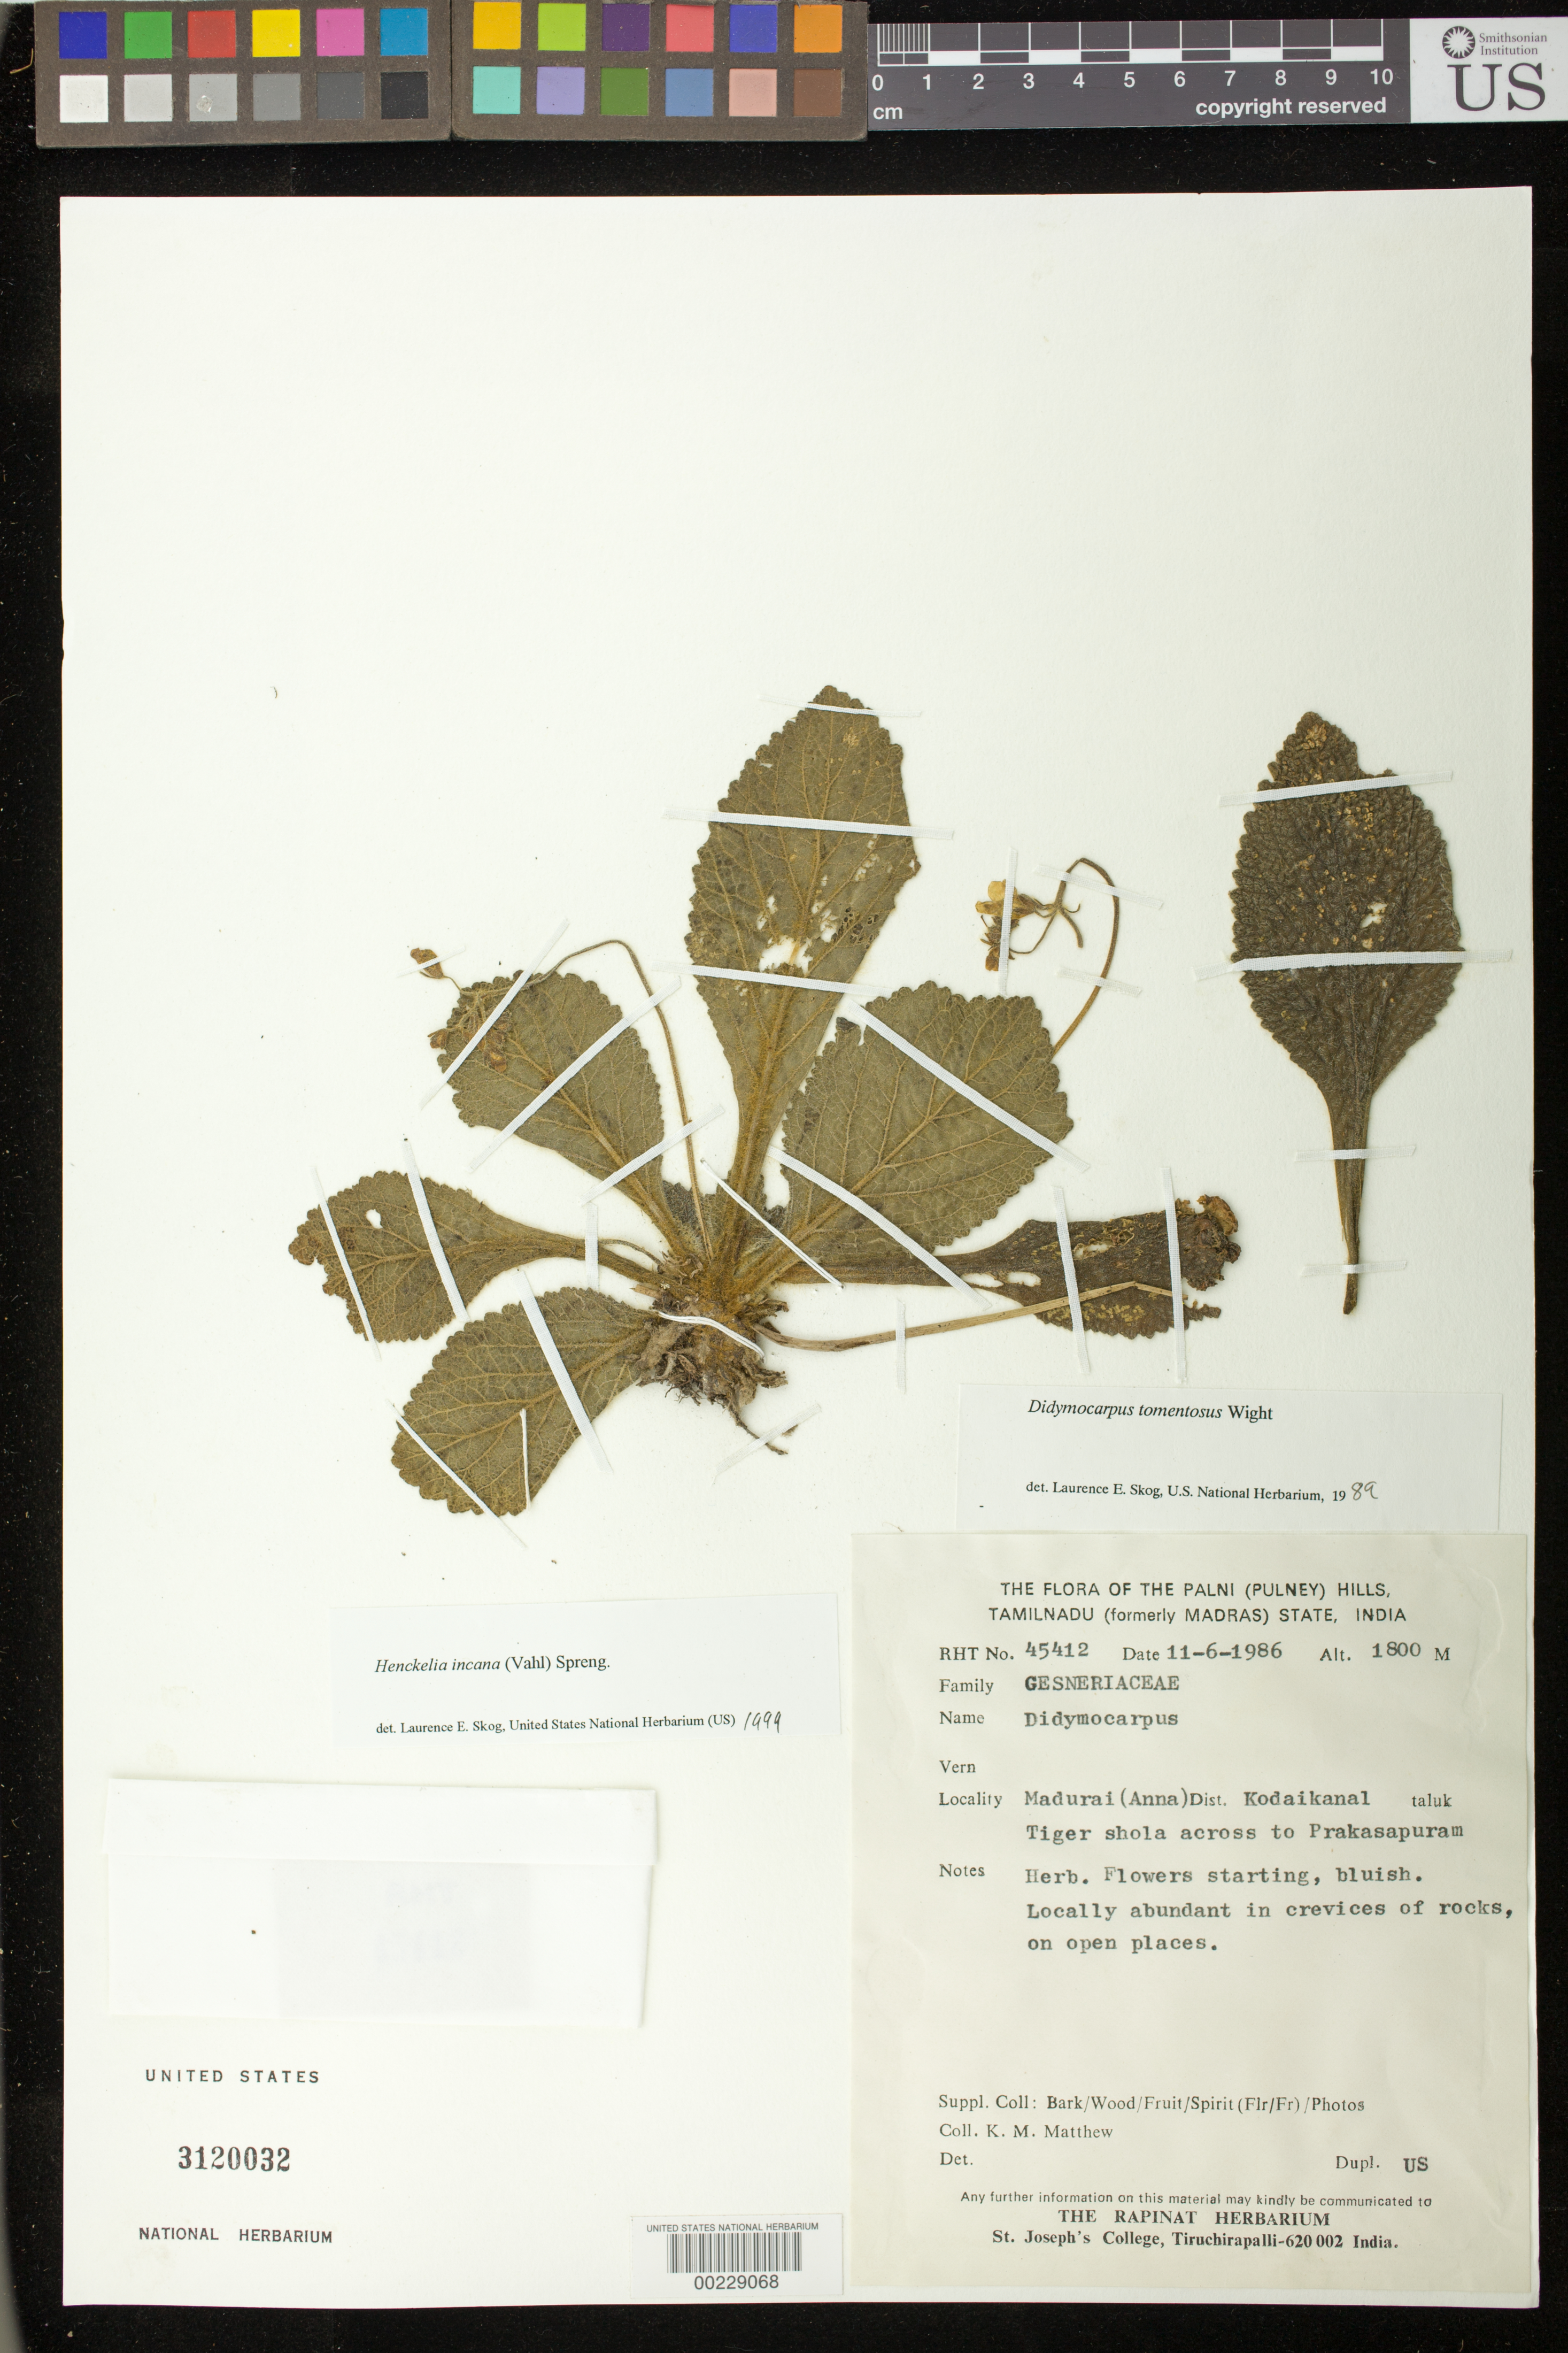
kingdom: Plantae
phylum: Tracheophyta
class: Magnoliopsida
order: Lamiales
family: Gesneriaceae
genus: Henckelia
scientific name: Henckelia incana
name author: (Vahl) Spreng.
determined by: Skog, Laurence E.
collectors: K. M. Matthew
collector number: RHT 45412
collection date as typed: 11 Jun 1986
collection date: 1986-06-11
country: India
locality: Palni (pulney) hills, tamilnadu state, dist kodaikanal taluk, madurai (anna), tiger shola across to prakasapuram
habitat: Locally abundant in crevices of rocks, on open places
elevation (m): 1800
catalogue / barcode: US 3120032